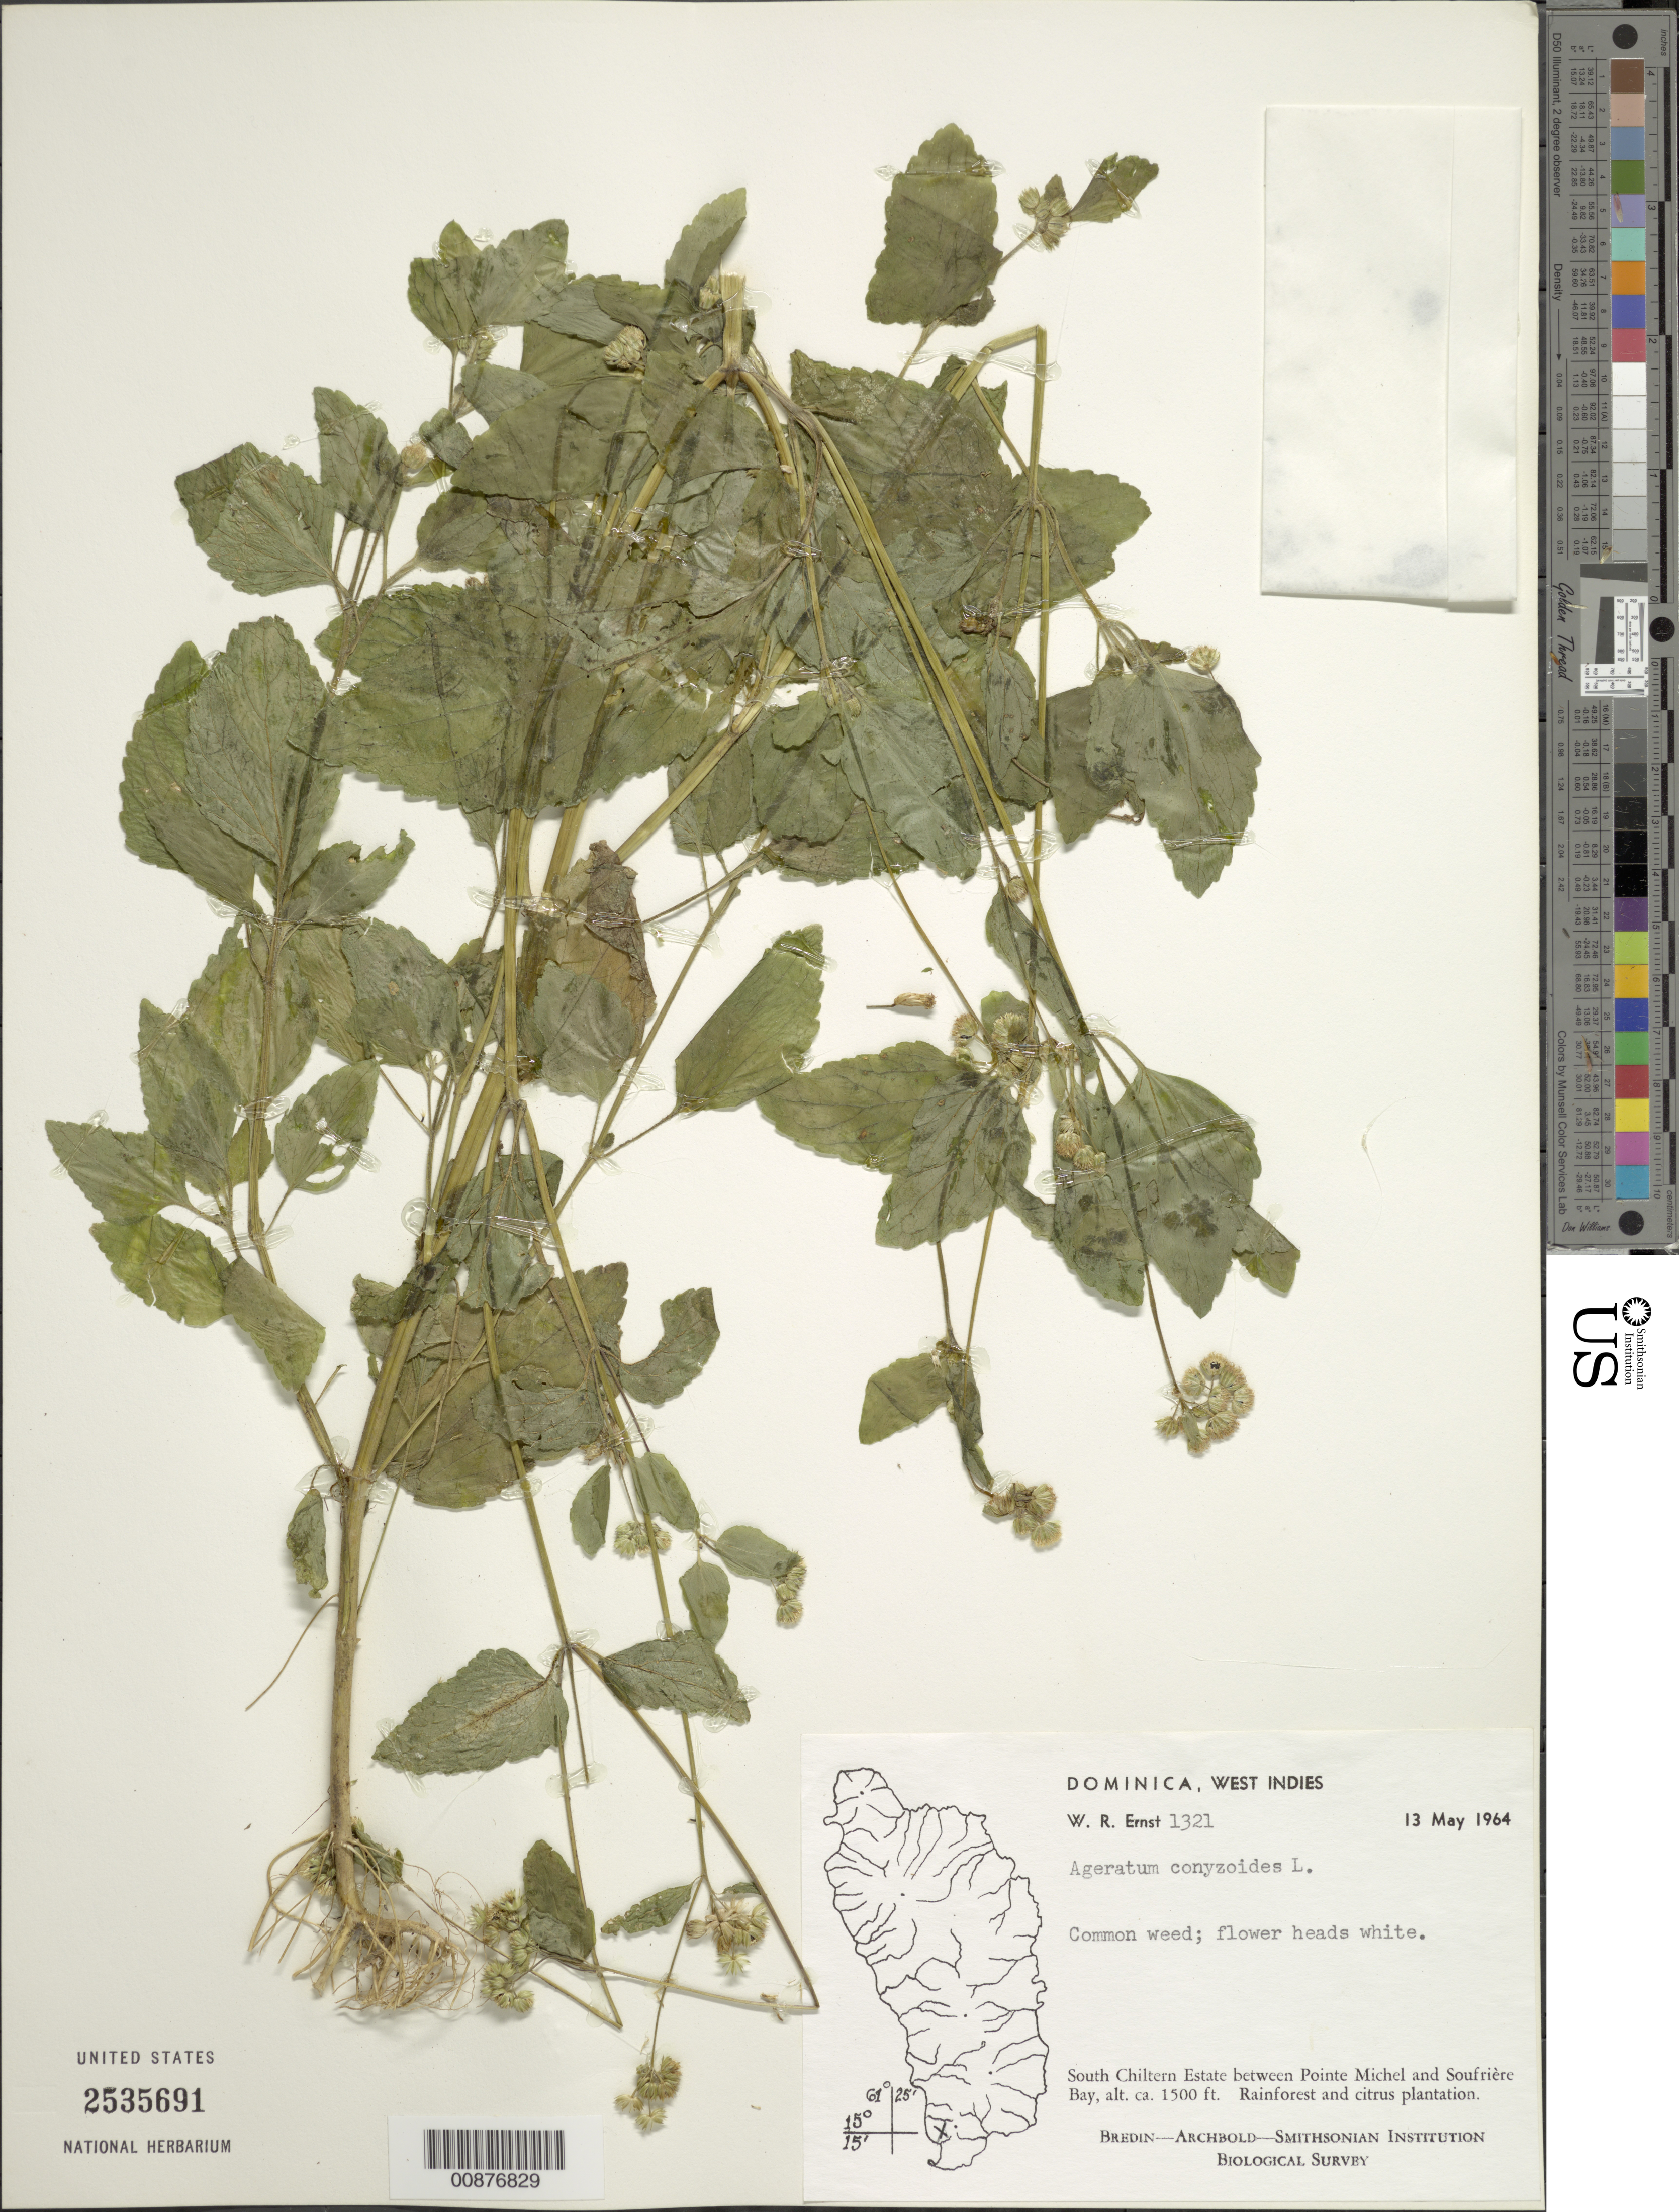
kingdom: Plantae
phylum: Tracheophyta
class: Magnoliopsida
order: Asterales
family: Asteraceae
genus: Ageratum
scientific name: Ageratum conyzoides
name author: L.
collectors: W. R. Ernst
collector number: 1321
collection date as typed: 13 May 1964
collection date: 1964-05-13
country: Dominica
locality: South Chiltern Estate between Pointe Michel and Soutrière Bay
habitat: Rainforest and citrus plantation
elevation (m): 457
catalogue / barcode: US 2535691